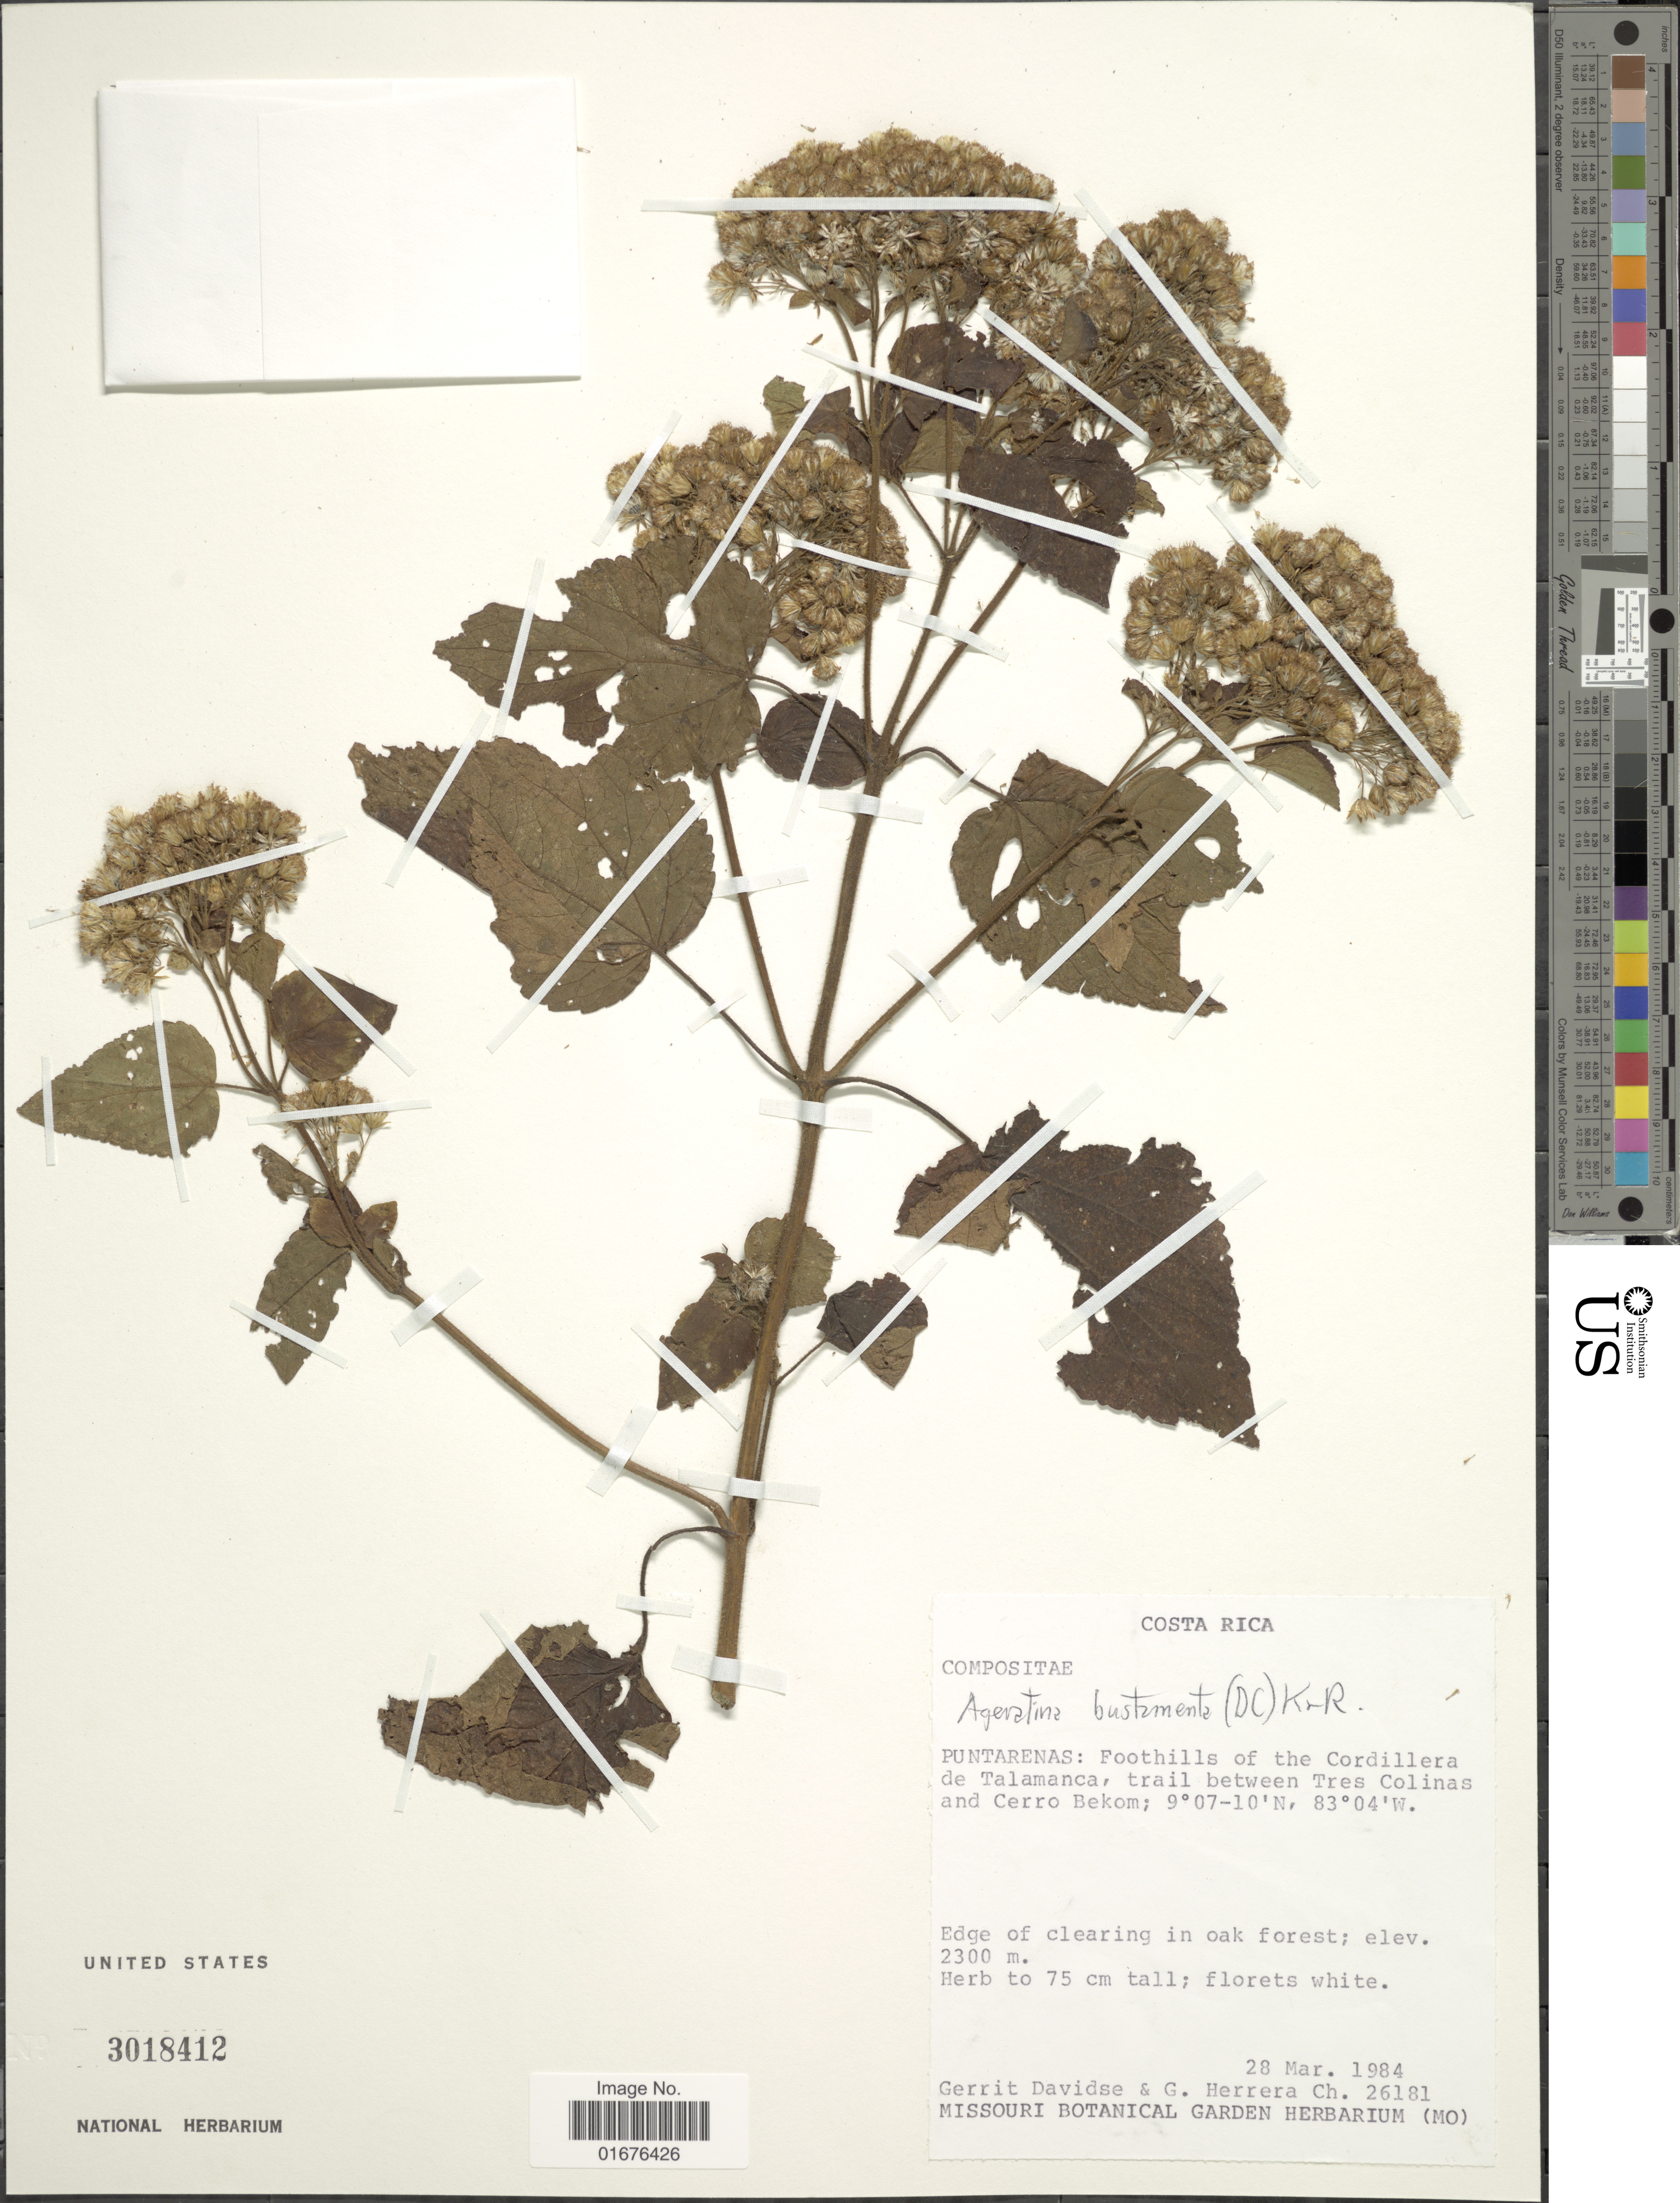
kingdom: Plantae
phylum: Tracheophyta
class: Magnoliopsida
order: Asterales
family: Asteraceae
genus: Ageratina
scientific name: Ageratina pichinchensis var. bustamenta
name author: (DC.) R.M. King & H. Rob.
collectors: G. Davidse & G. Herrera Ch.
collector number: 26181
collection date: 1984-03-28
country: Costa Rica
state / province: Puntarenas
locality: Foothills of the Cordillera de Talamanca, trail between Tres Colinas and Cerro Bekom, edge of clearing in oak forest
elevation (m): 2300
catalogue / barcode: US 3018412